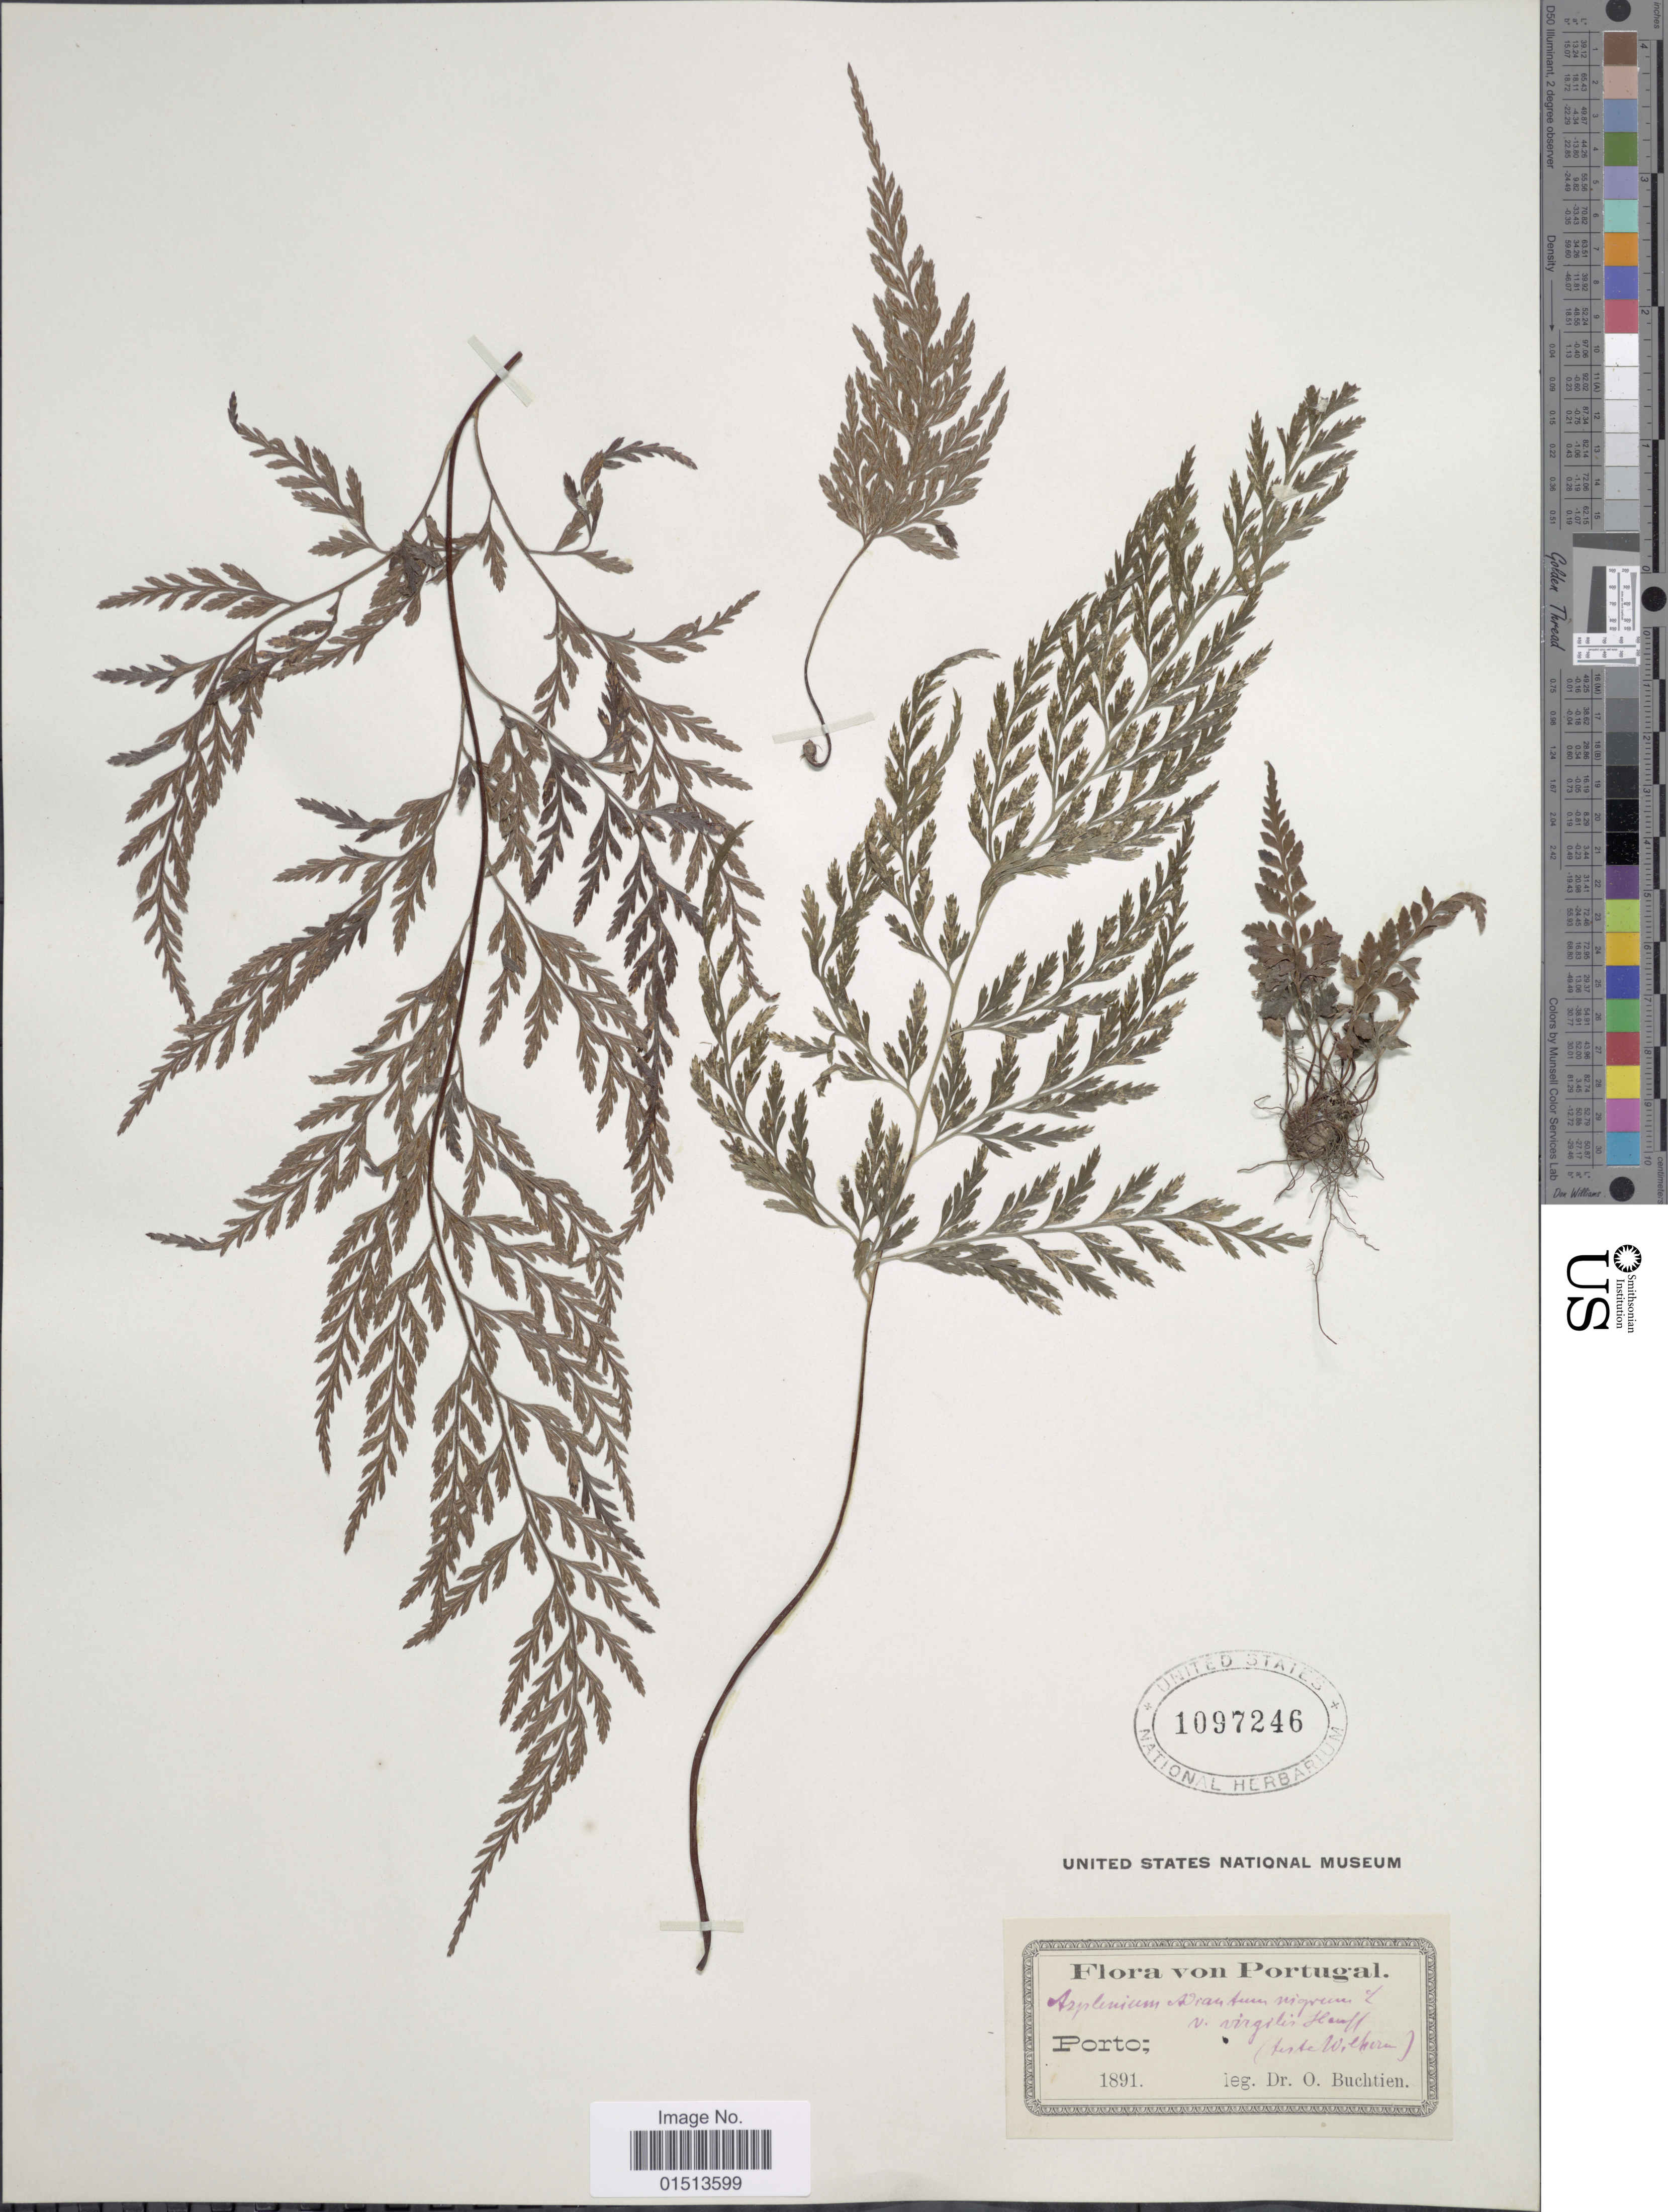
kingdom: Plantae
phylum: Tracheophyta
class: Polypodiopsida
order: Polypodiales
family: Aspleniaceae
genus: Asplenium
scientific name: Asplenium adiantum-nigrum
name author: L.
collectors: O. Buchtien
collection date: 1891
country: Portugal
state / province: Porto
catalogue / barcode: US 1097246